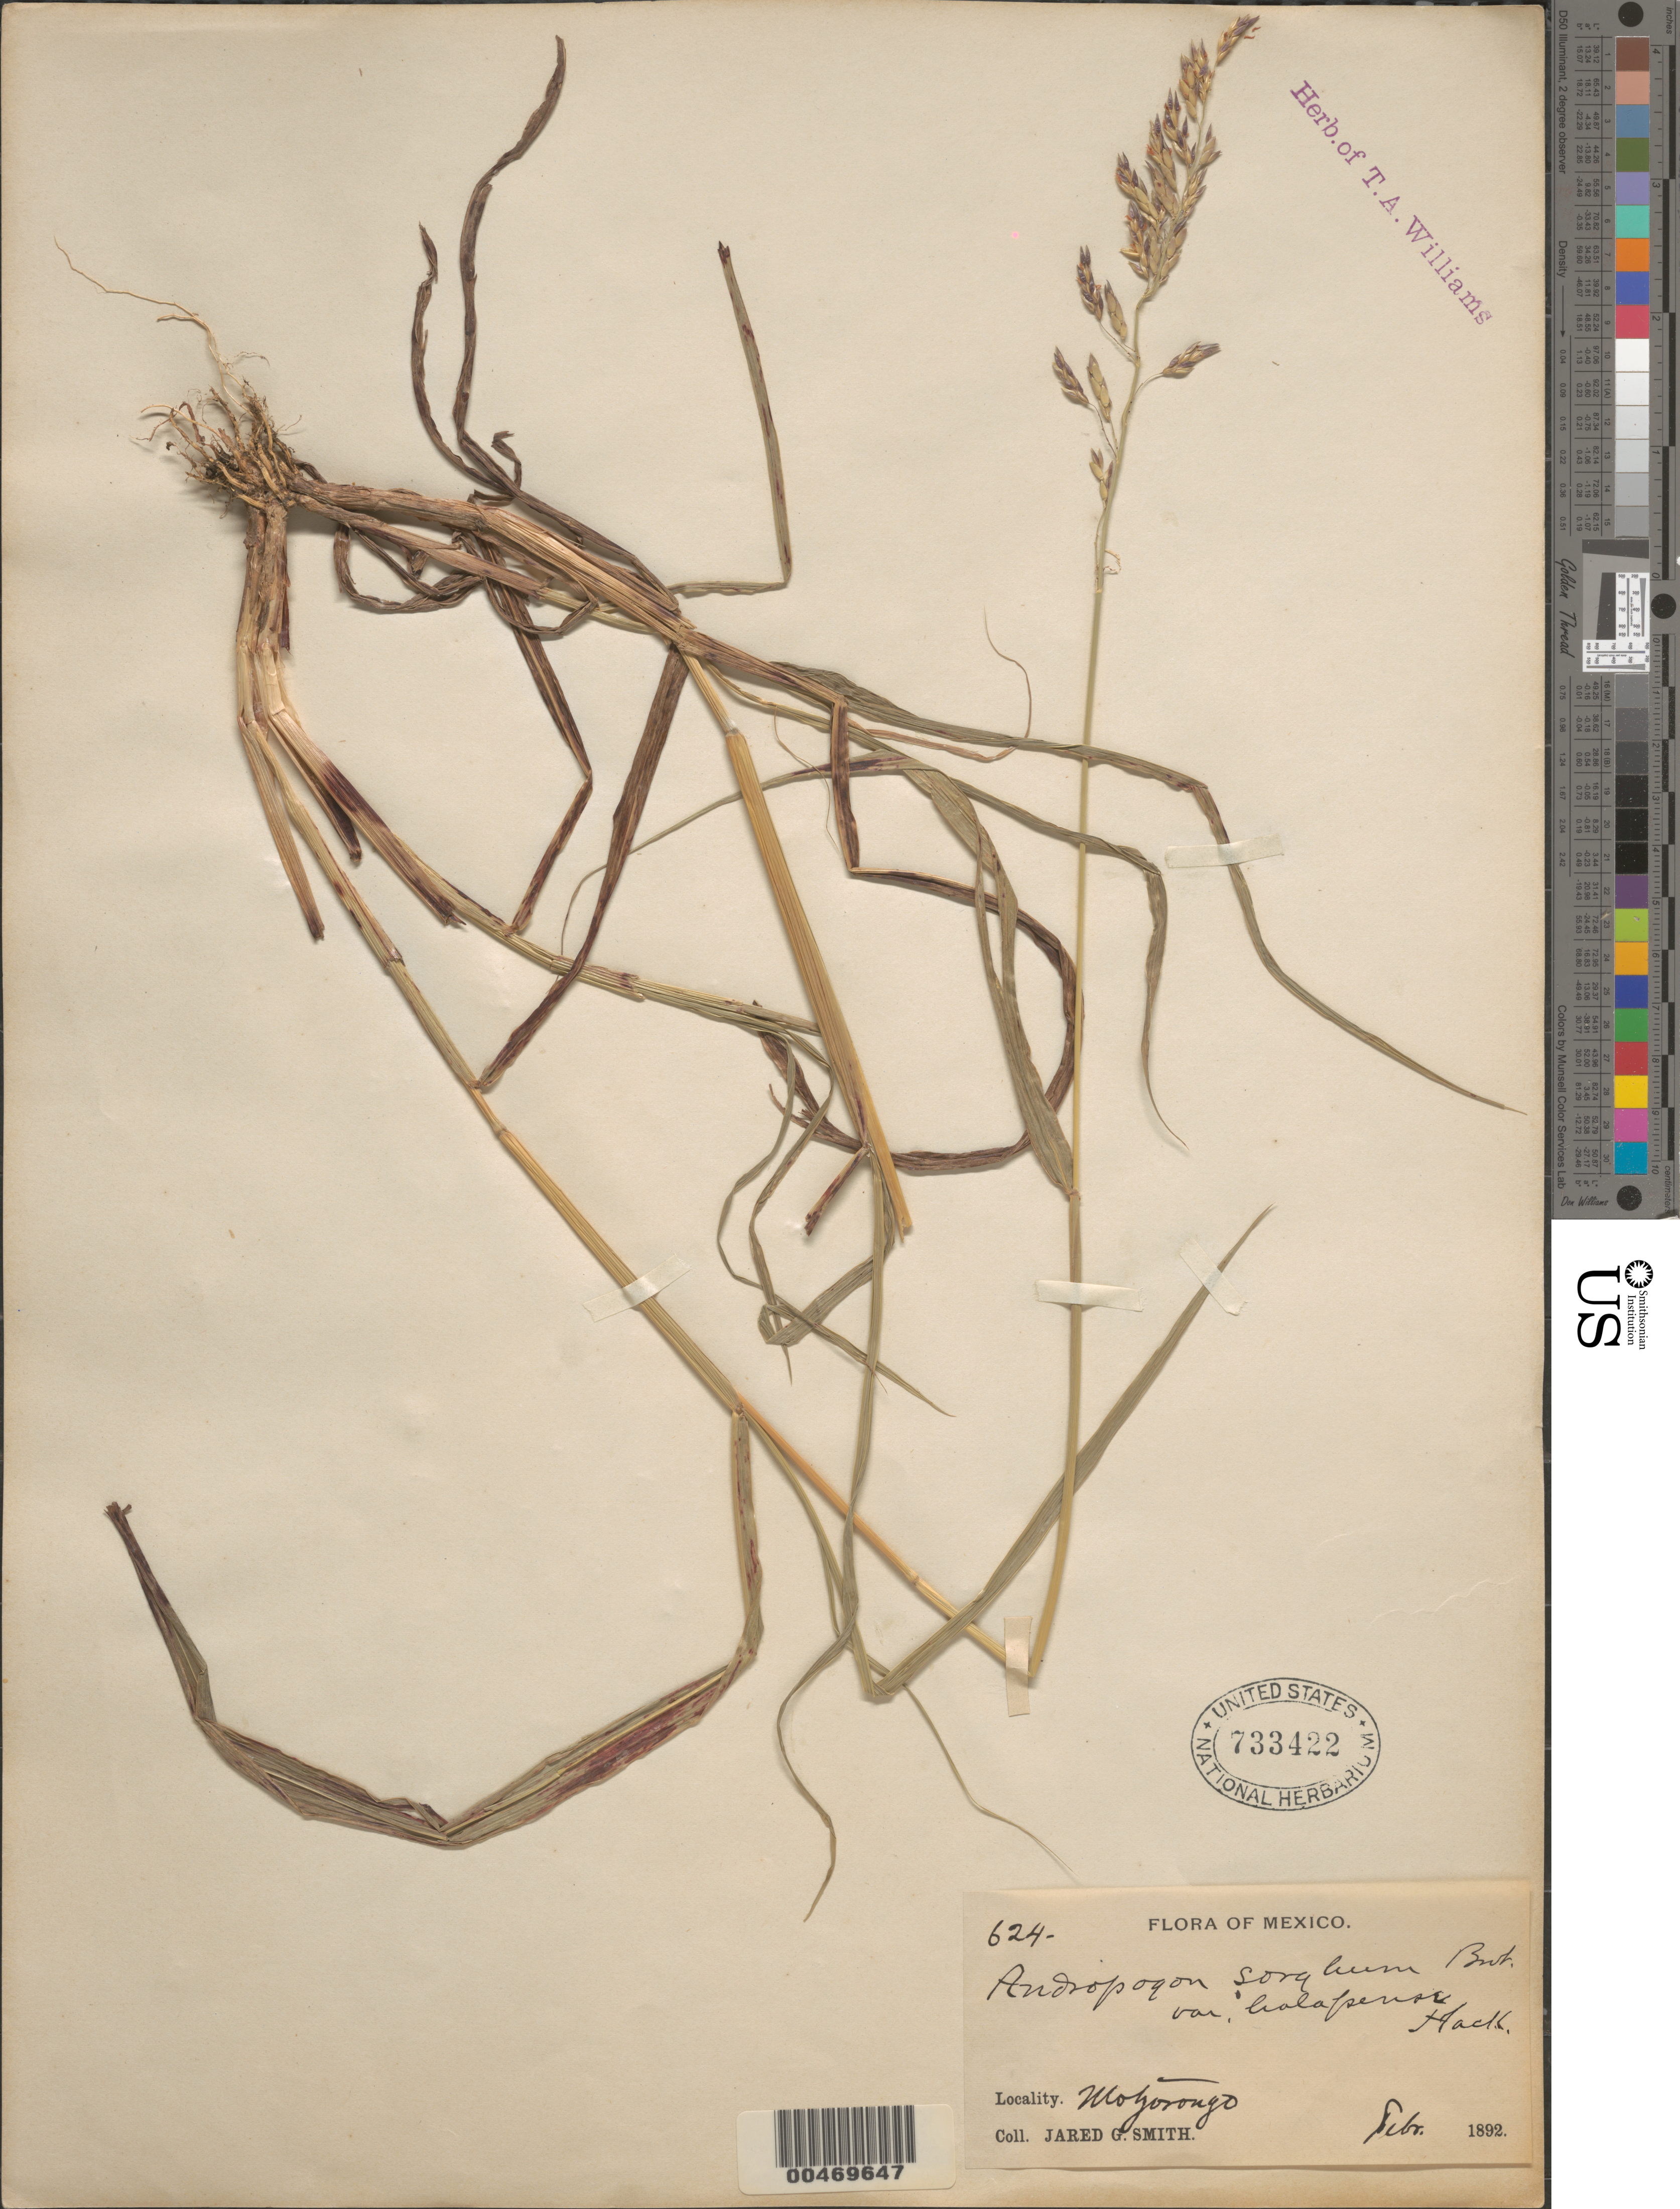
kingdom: Plantae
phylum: Tracheophyta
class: Liliopsida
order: Poales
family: Poaceae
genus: Sorghum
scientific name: Sorghum halepense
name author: (L.) Pers.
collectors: J. G. Smith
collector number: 624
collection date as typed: Feb 1892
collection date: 1892-02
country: Mexico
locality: Motzorongo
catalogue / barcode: US 733422